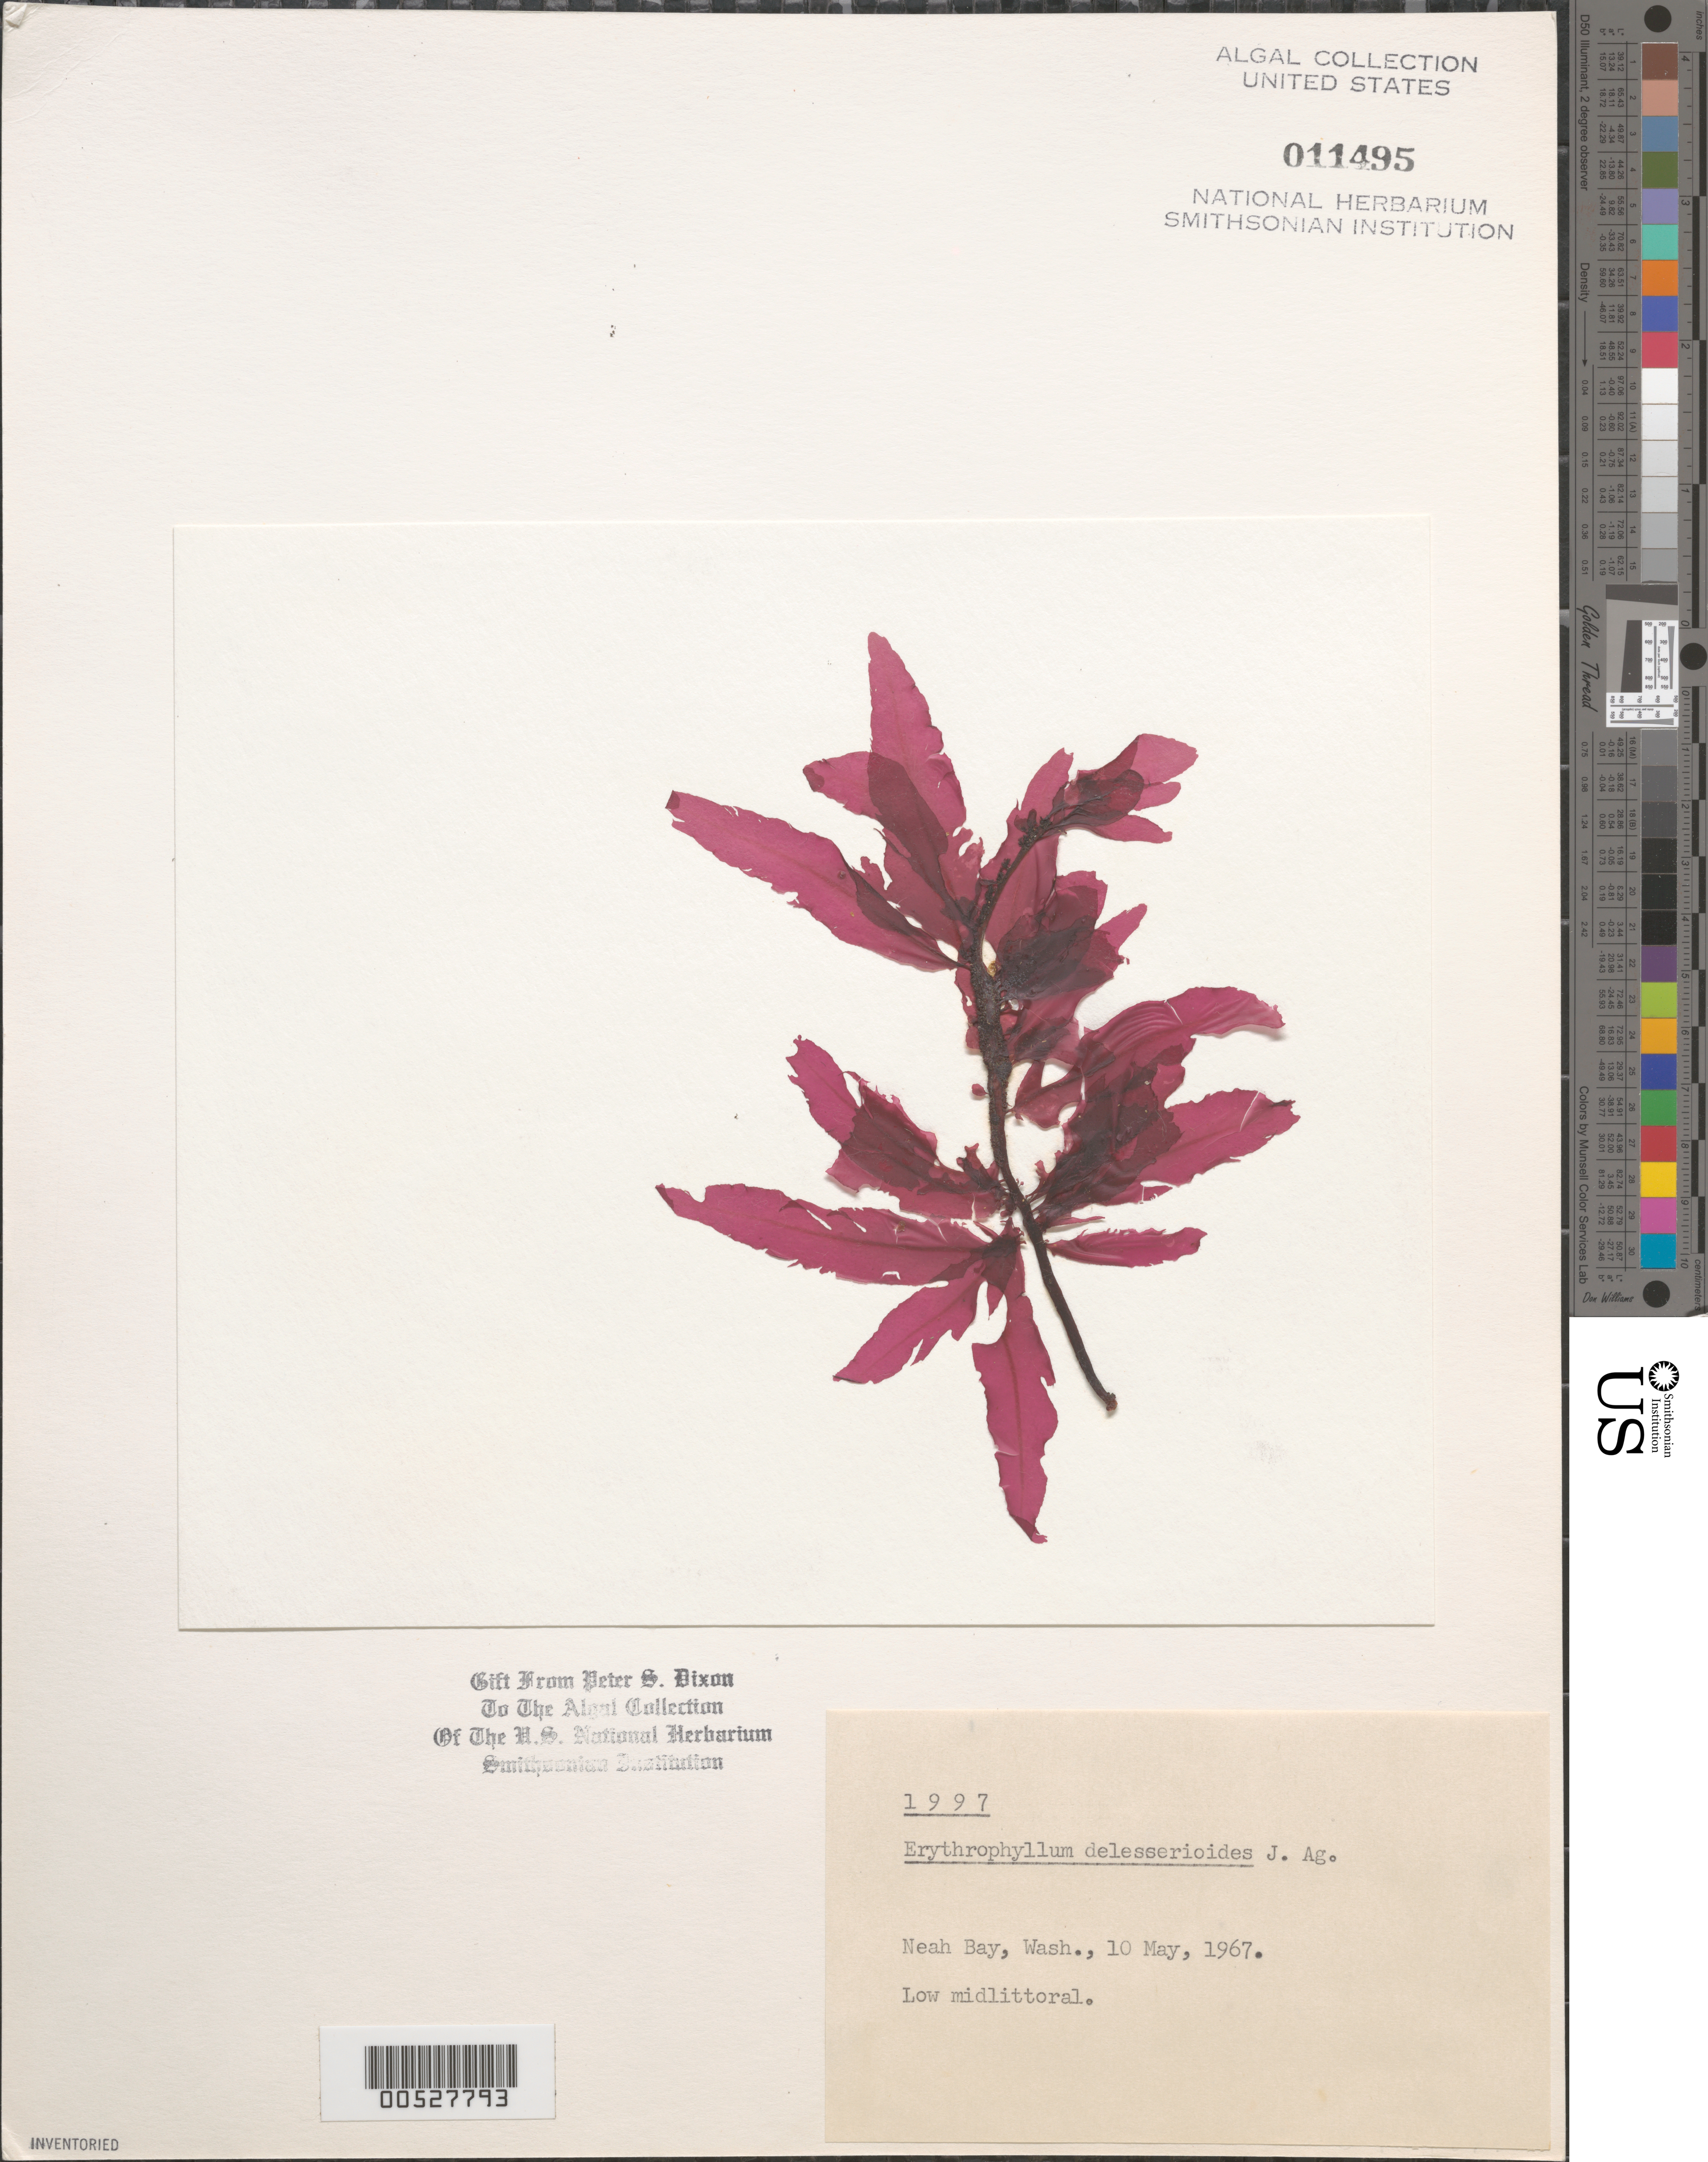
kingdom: Plantae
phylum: Rhodophyta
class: Florideophyceae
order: Gigartinales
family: Kallymeniaceae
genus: Erythrophyllum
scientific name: Erythrophyllum delesserioides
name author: J. Agardh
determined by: Dixon, P. S.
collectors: P. S. Dixon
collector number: PSD 1997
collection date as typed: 10 May 1967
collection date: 1967-05-10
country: United States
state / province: Washington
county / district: Clallam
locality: Neah Bay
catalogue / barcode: US 11495